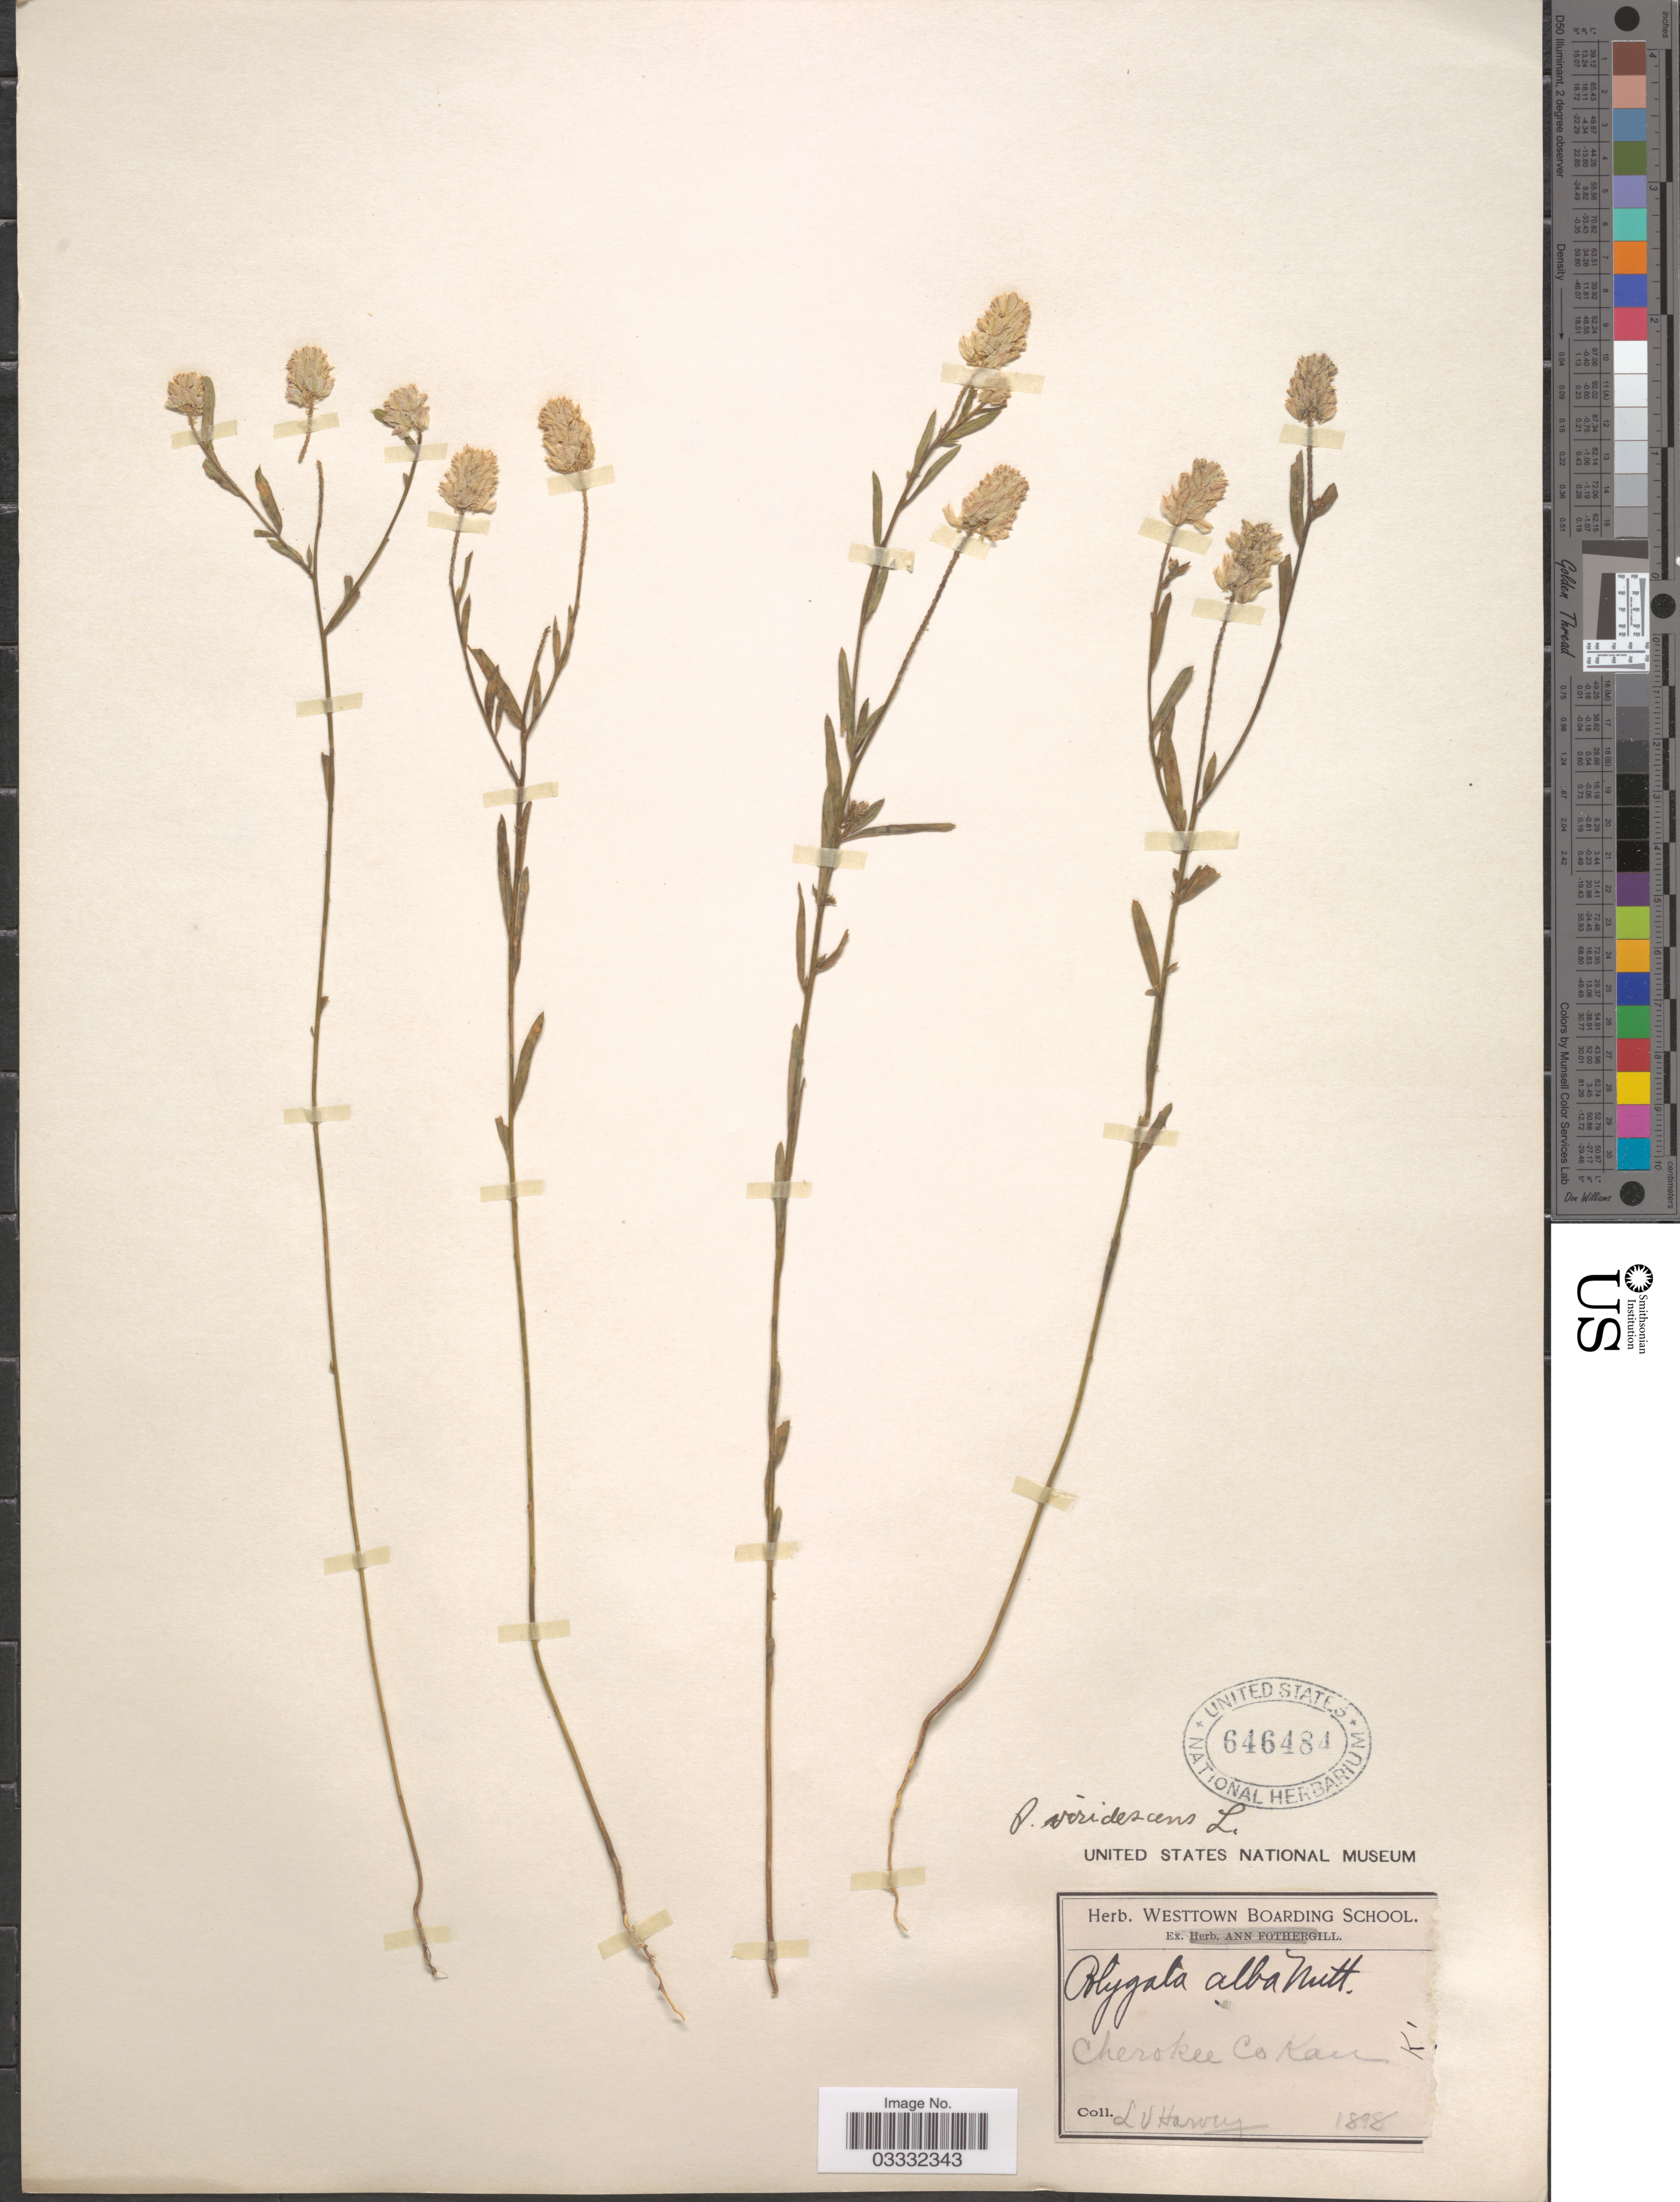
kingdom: Plantae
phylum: Tracheophyta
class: Magnoliopsida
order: Fabales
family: Polygalaceae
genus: Polygala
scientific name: Polygala sanguinea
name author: L.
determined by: Strong, Mark T., (BOT), Smithsonian Institution - National Museum of Natural History (UNITED STATES)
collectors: L. Harvey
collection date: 1898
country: United States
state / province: Kansas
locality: Cherokee Co.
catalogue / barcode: US 646484